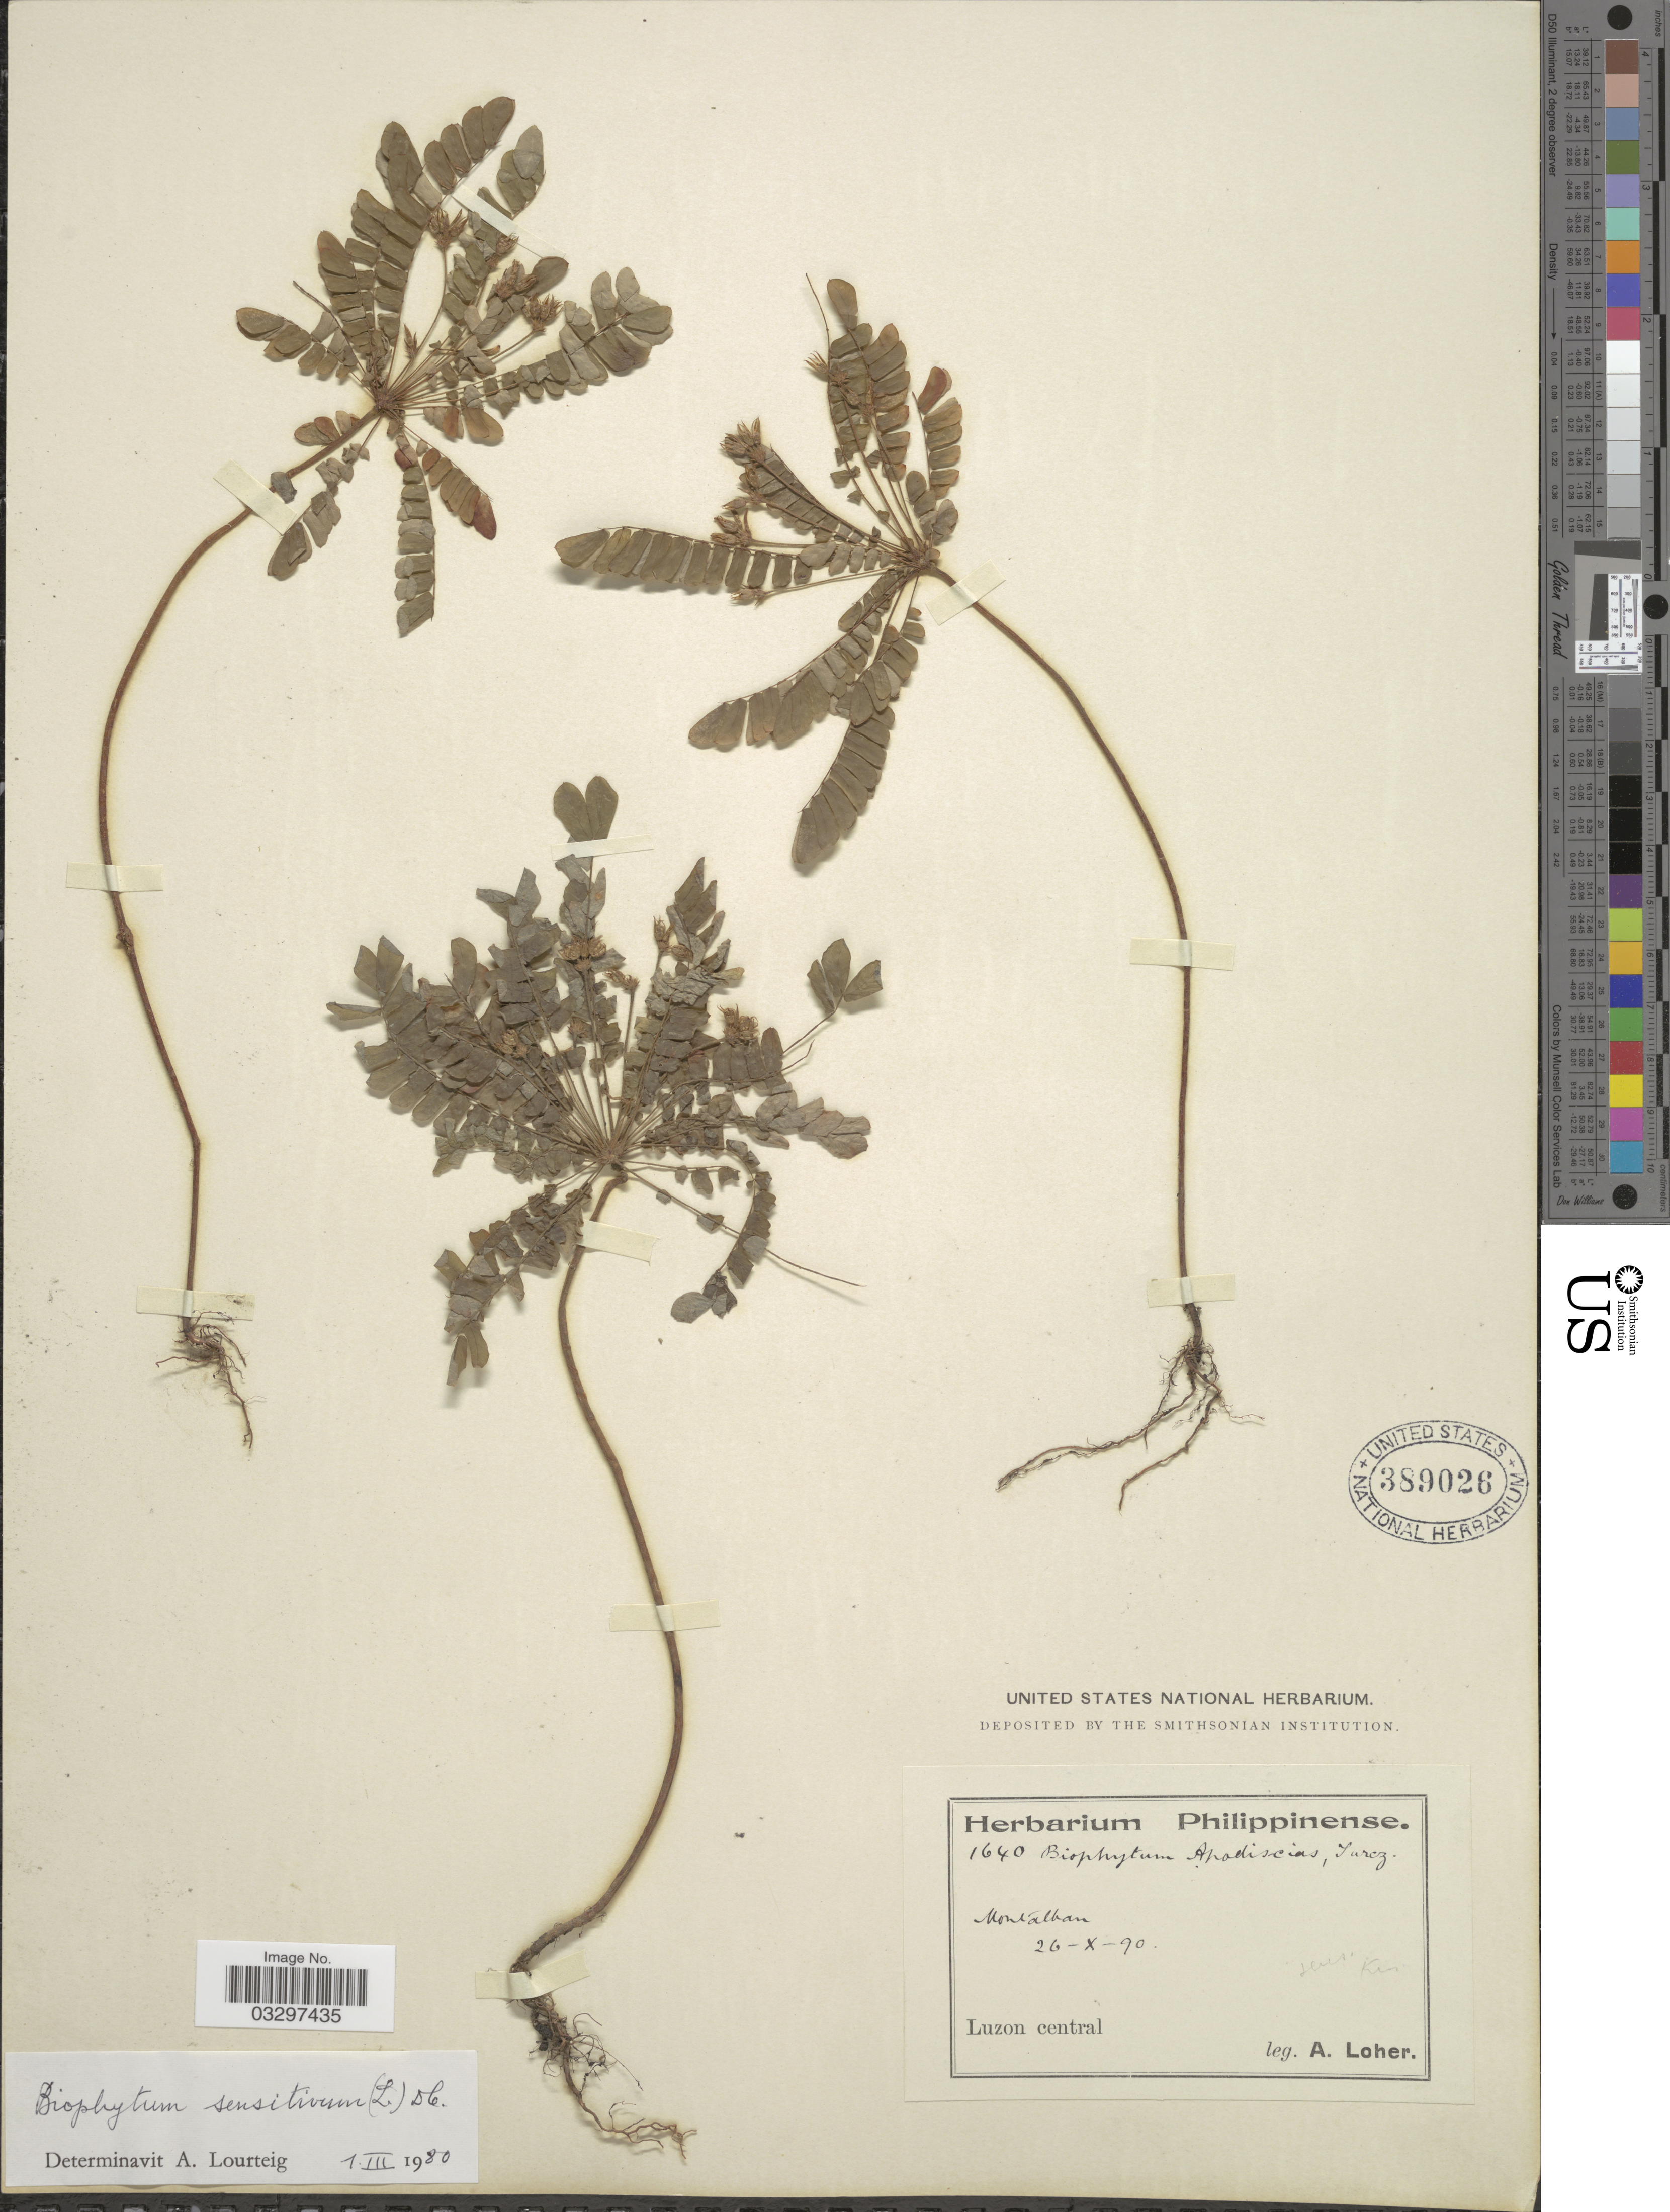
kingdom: Plantae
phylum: Tracheophyta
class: Magnoliopsida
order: Oxalidales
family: Oxalidaceae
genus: Biophytum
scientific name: Biophytum sensitivum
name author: (L.) DC.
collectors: A. Loher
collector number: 1640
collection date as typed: Transcribed d/m/y: 26/10/90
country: Philippines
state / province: Central Luzon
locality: Montalban, Luzon central.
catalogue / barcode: US 389026